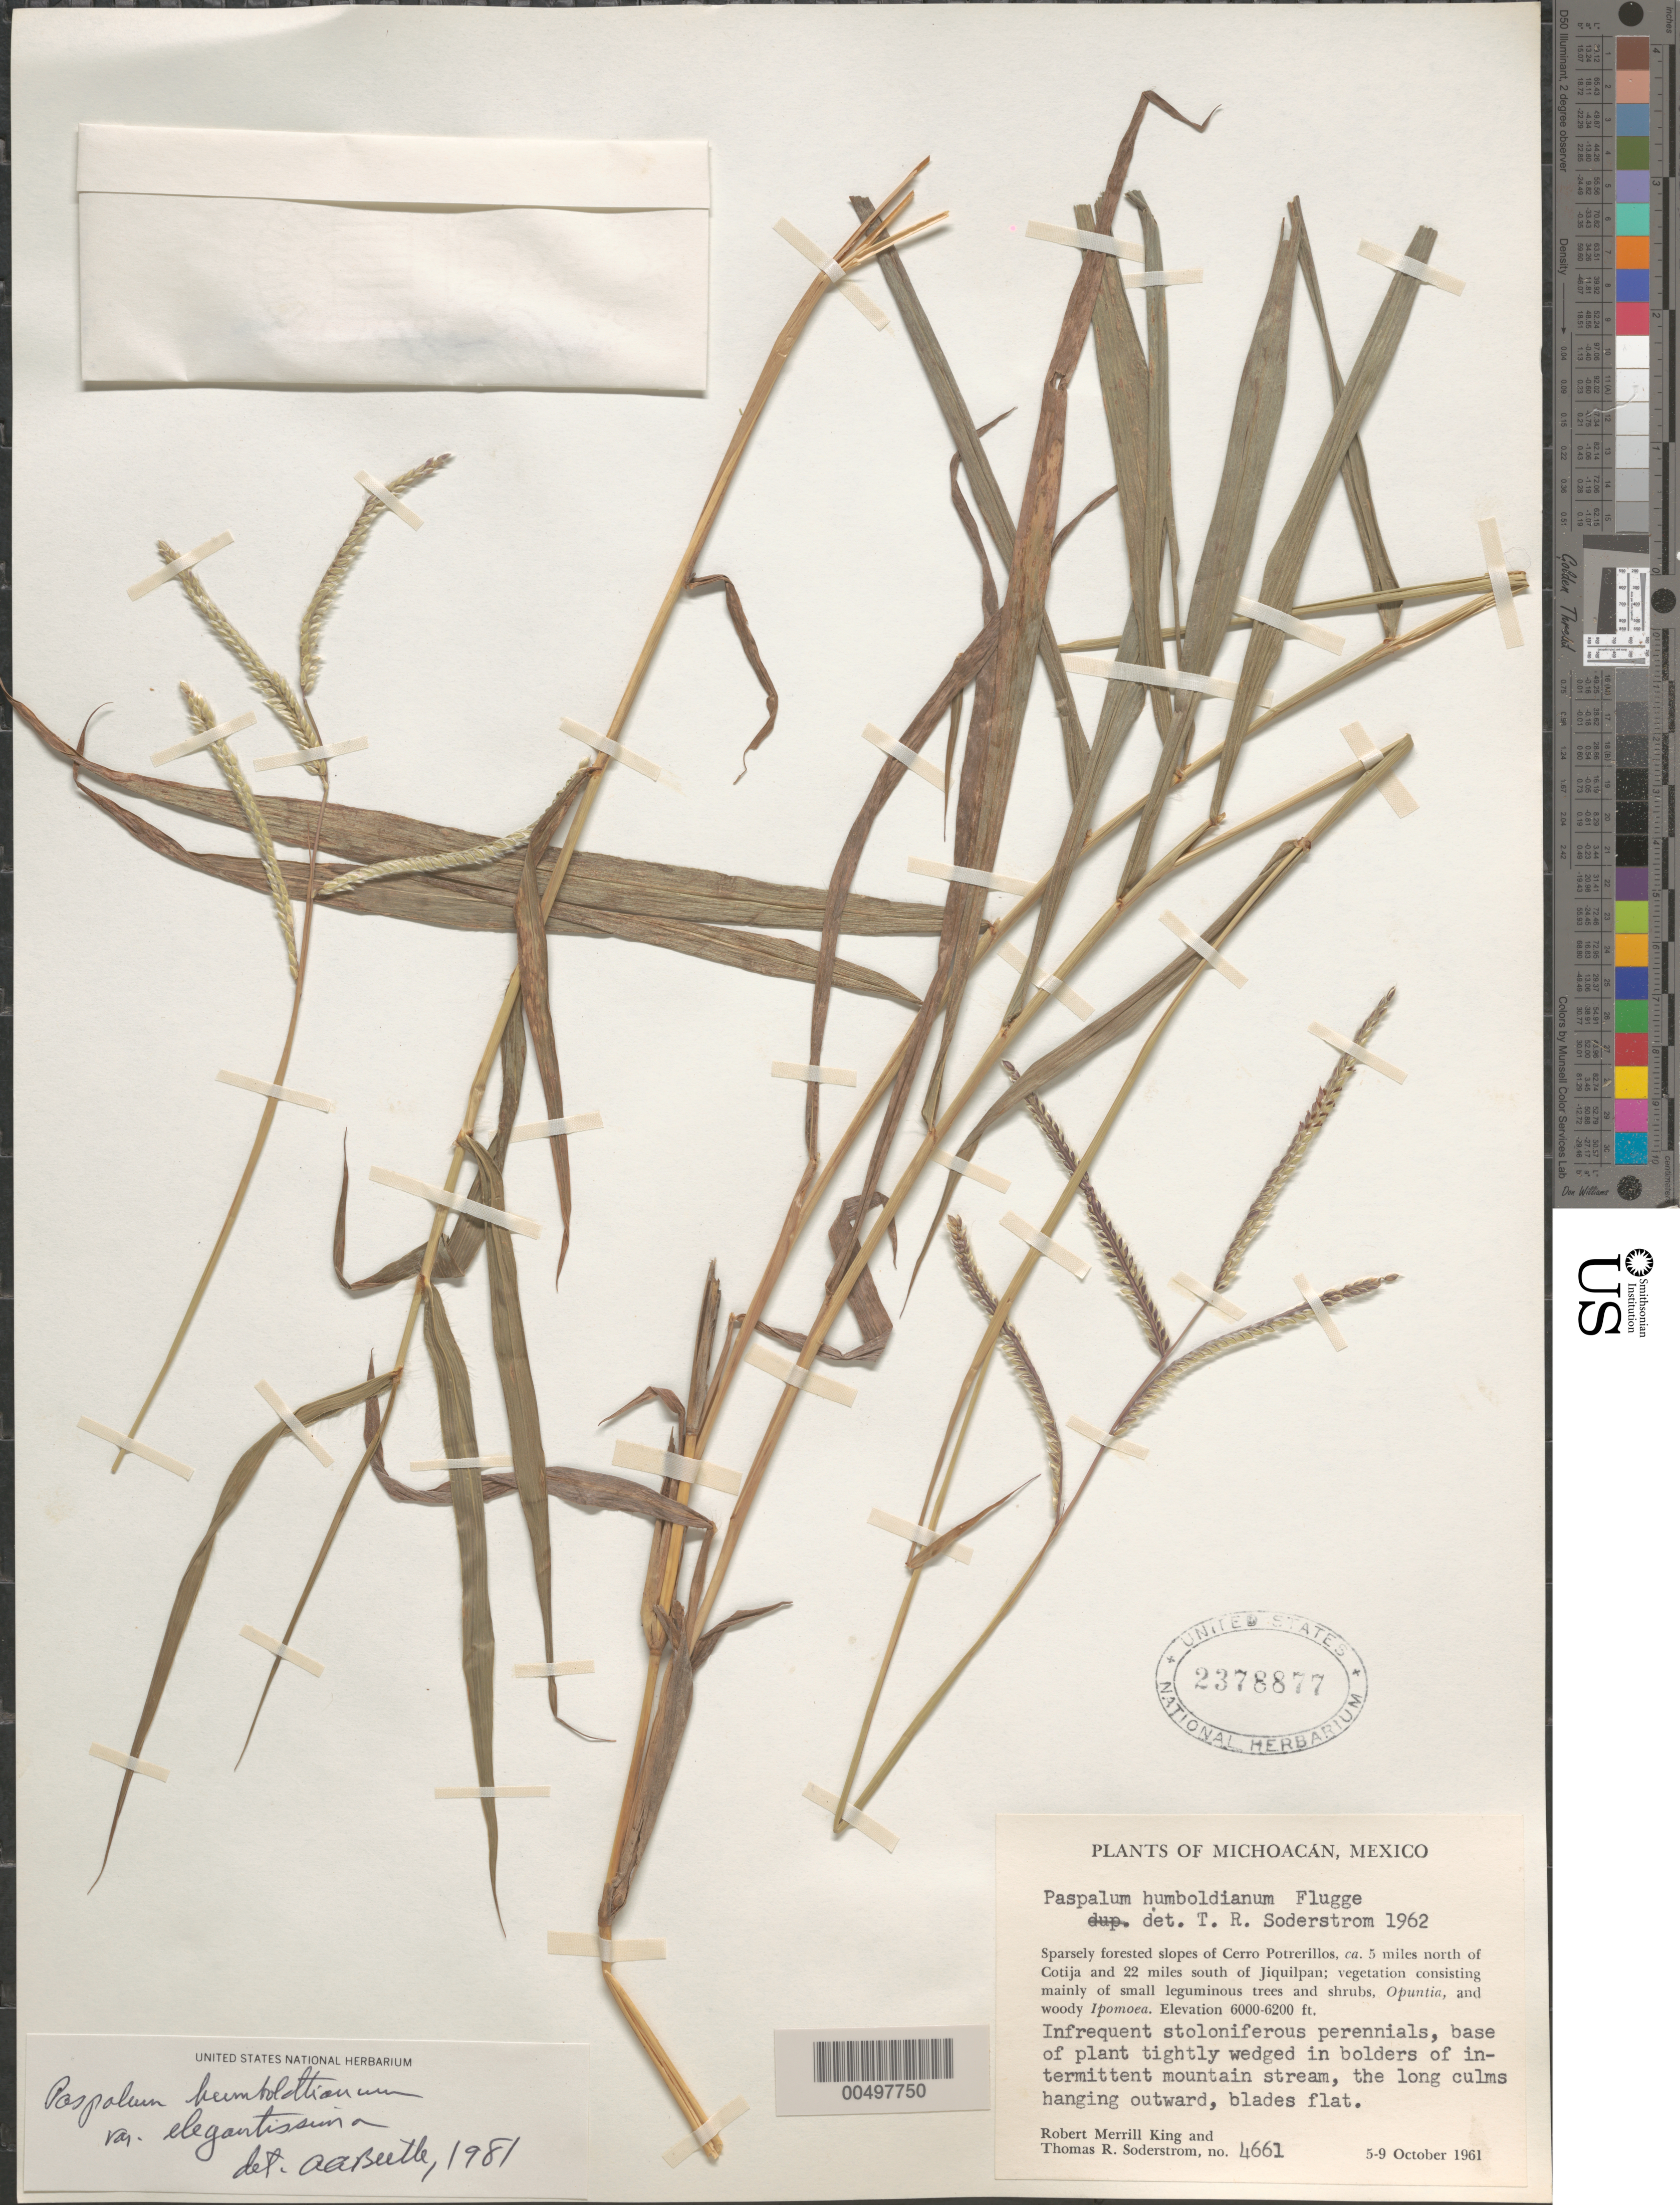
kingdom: Plantae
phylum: Tracheophyta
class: Liliopsida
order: Poales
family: Poaceae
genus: Paspalum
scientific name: Paspalum humboldtianum var. elegantissima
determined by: Beetle, Alan A.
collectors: R. M. King & T. R. Soderstrom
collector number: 4661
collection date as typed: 5 Oct 1961 to 9 Oct 1961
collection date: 1961-10-05/1961-10-09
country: Mexico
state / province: Michoacán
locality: Cerro Potrerillos, ca. 5 mi N of Cotija & 22 mi S of Jiquilpan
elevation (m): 1829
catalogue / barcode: US 2378877